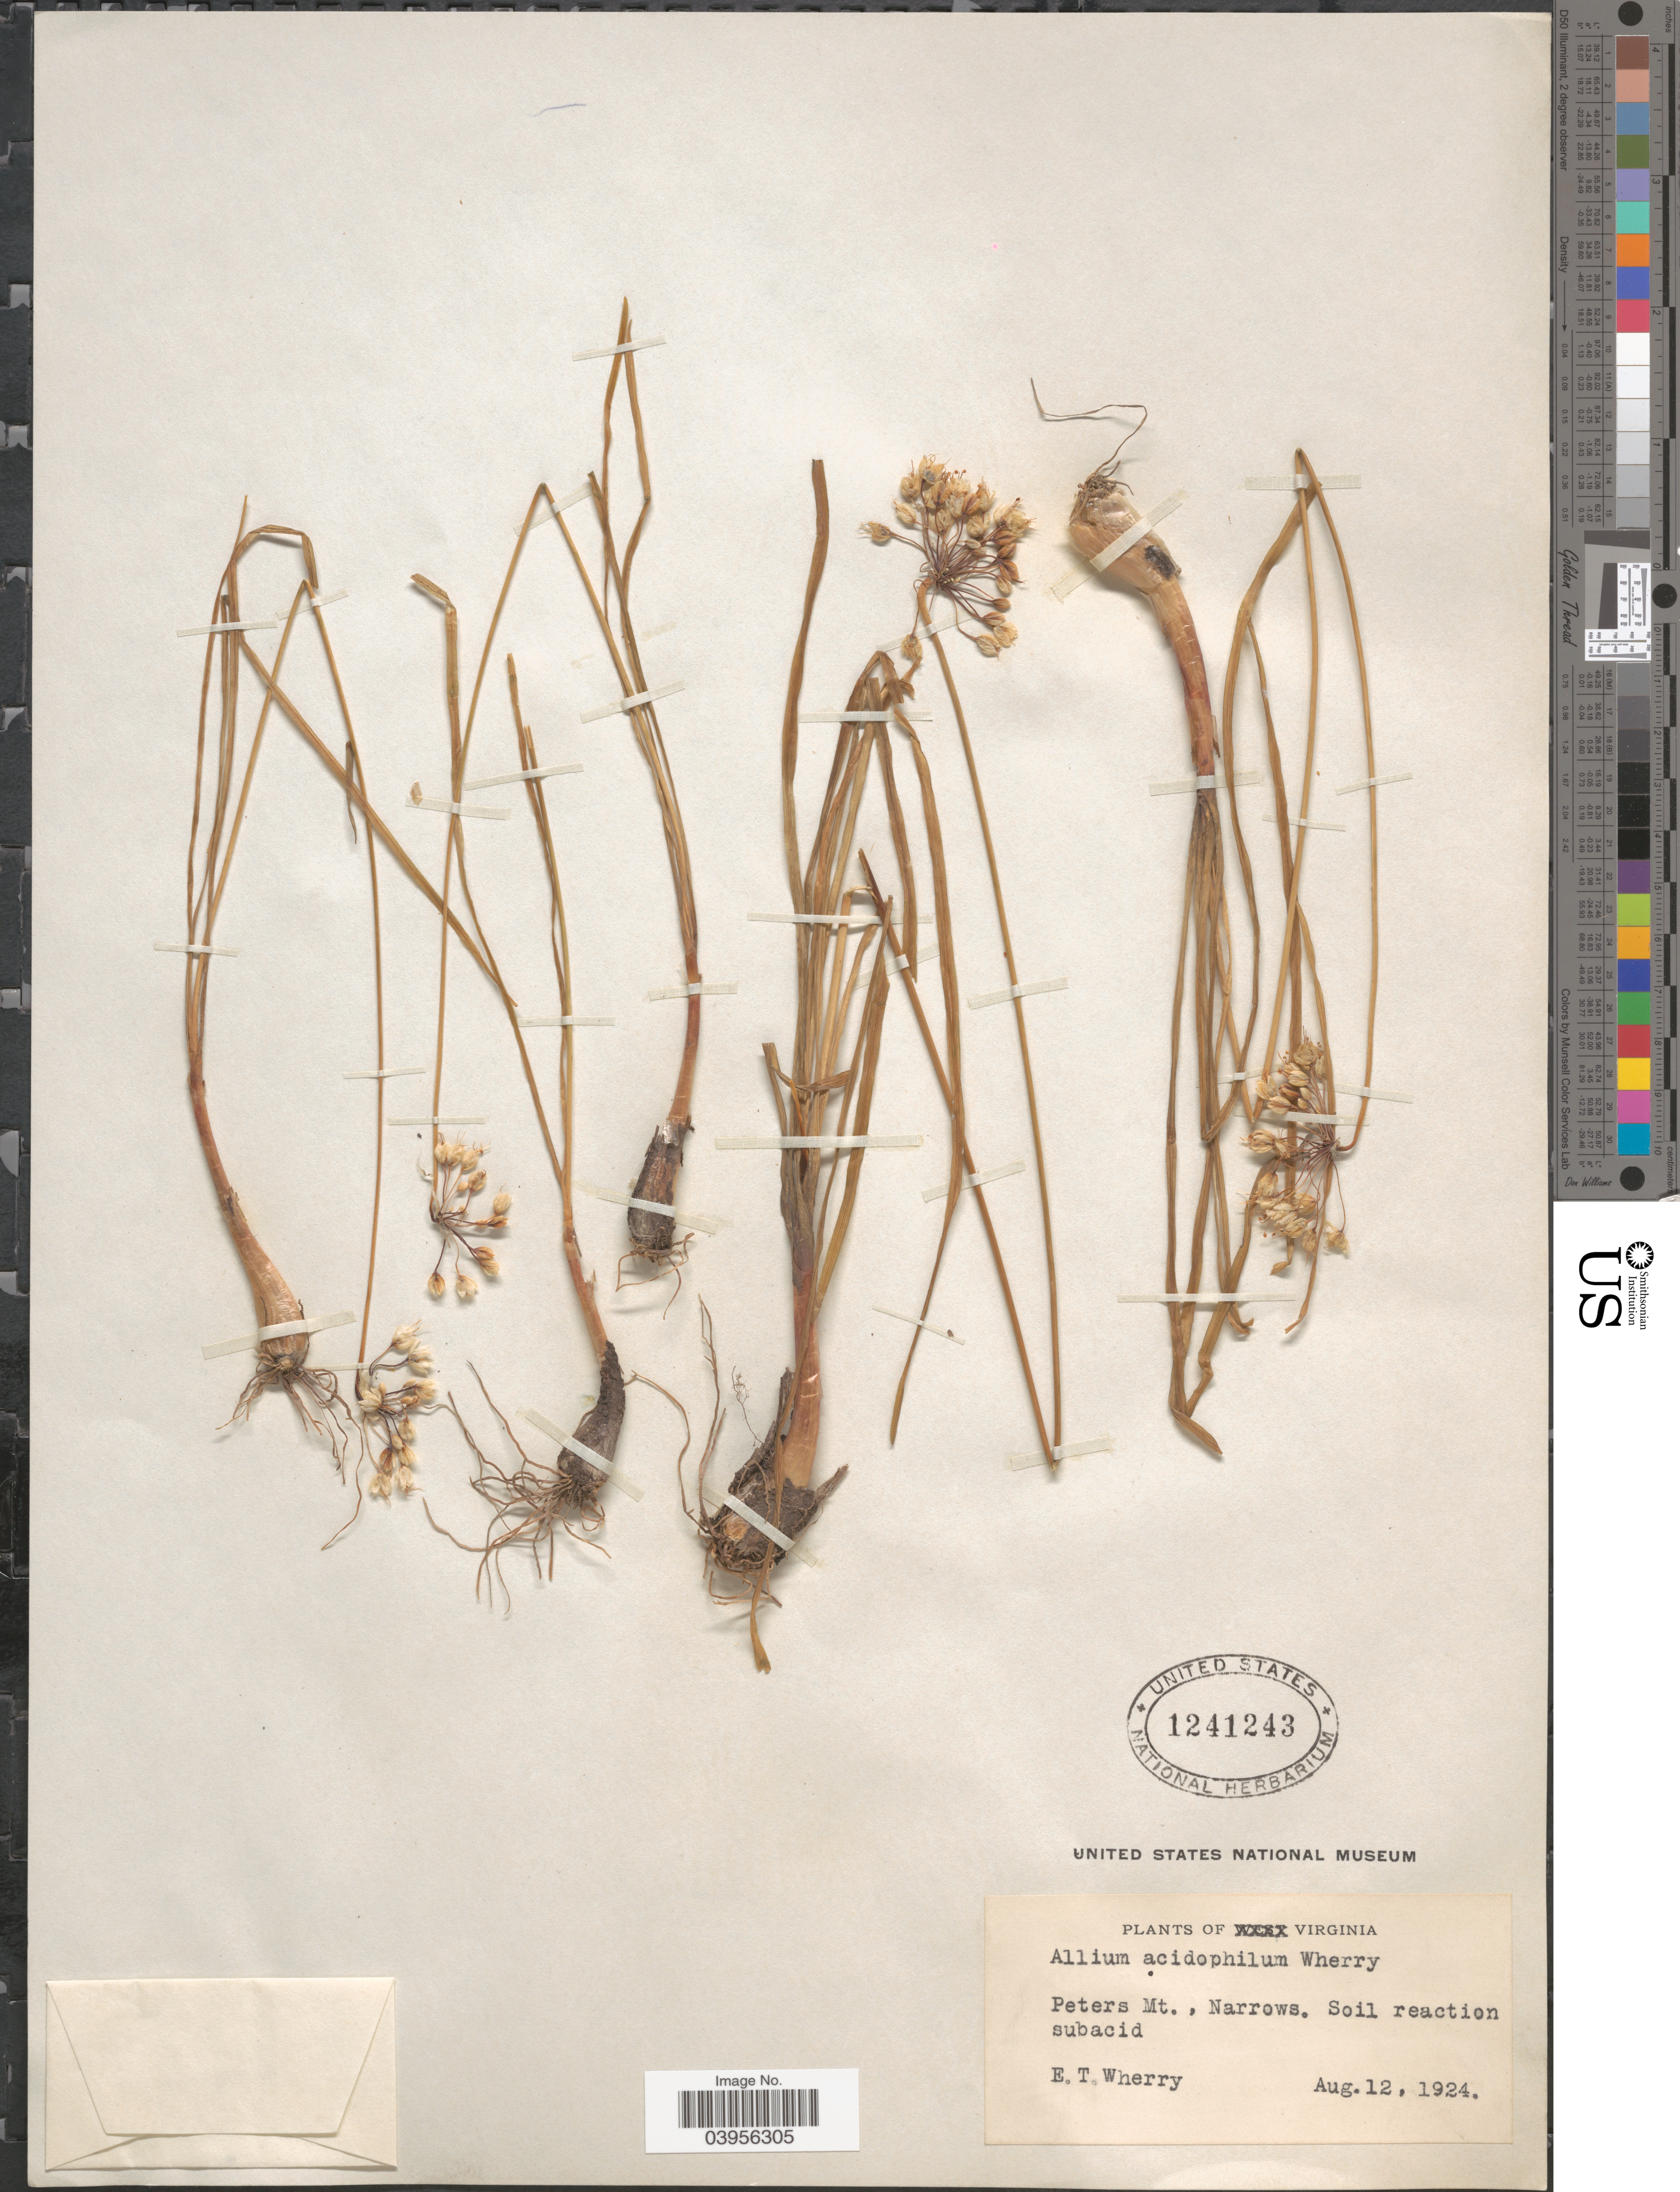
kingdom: Plantae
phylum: Tracheophyta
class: Liliopsida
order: Asparagales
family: Amaryllidaceae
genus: Allium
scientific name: Allium oxyphilum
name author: Wherry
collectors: E. T. Wherry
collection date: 1924-08-12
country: United States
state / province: Virginia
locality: Peters Mt., Narrows.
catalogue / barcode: US 1241243